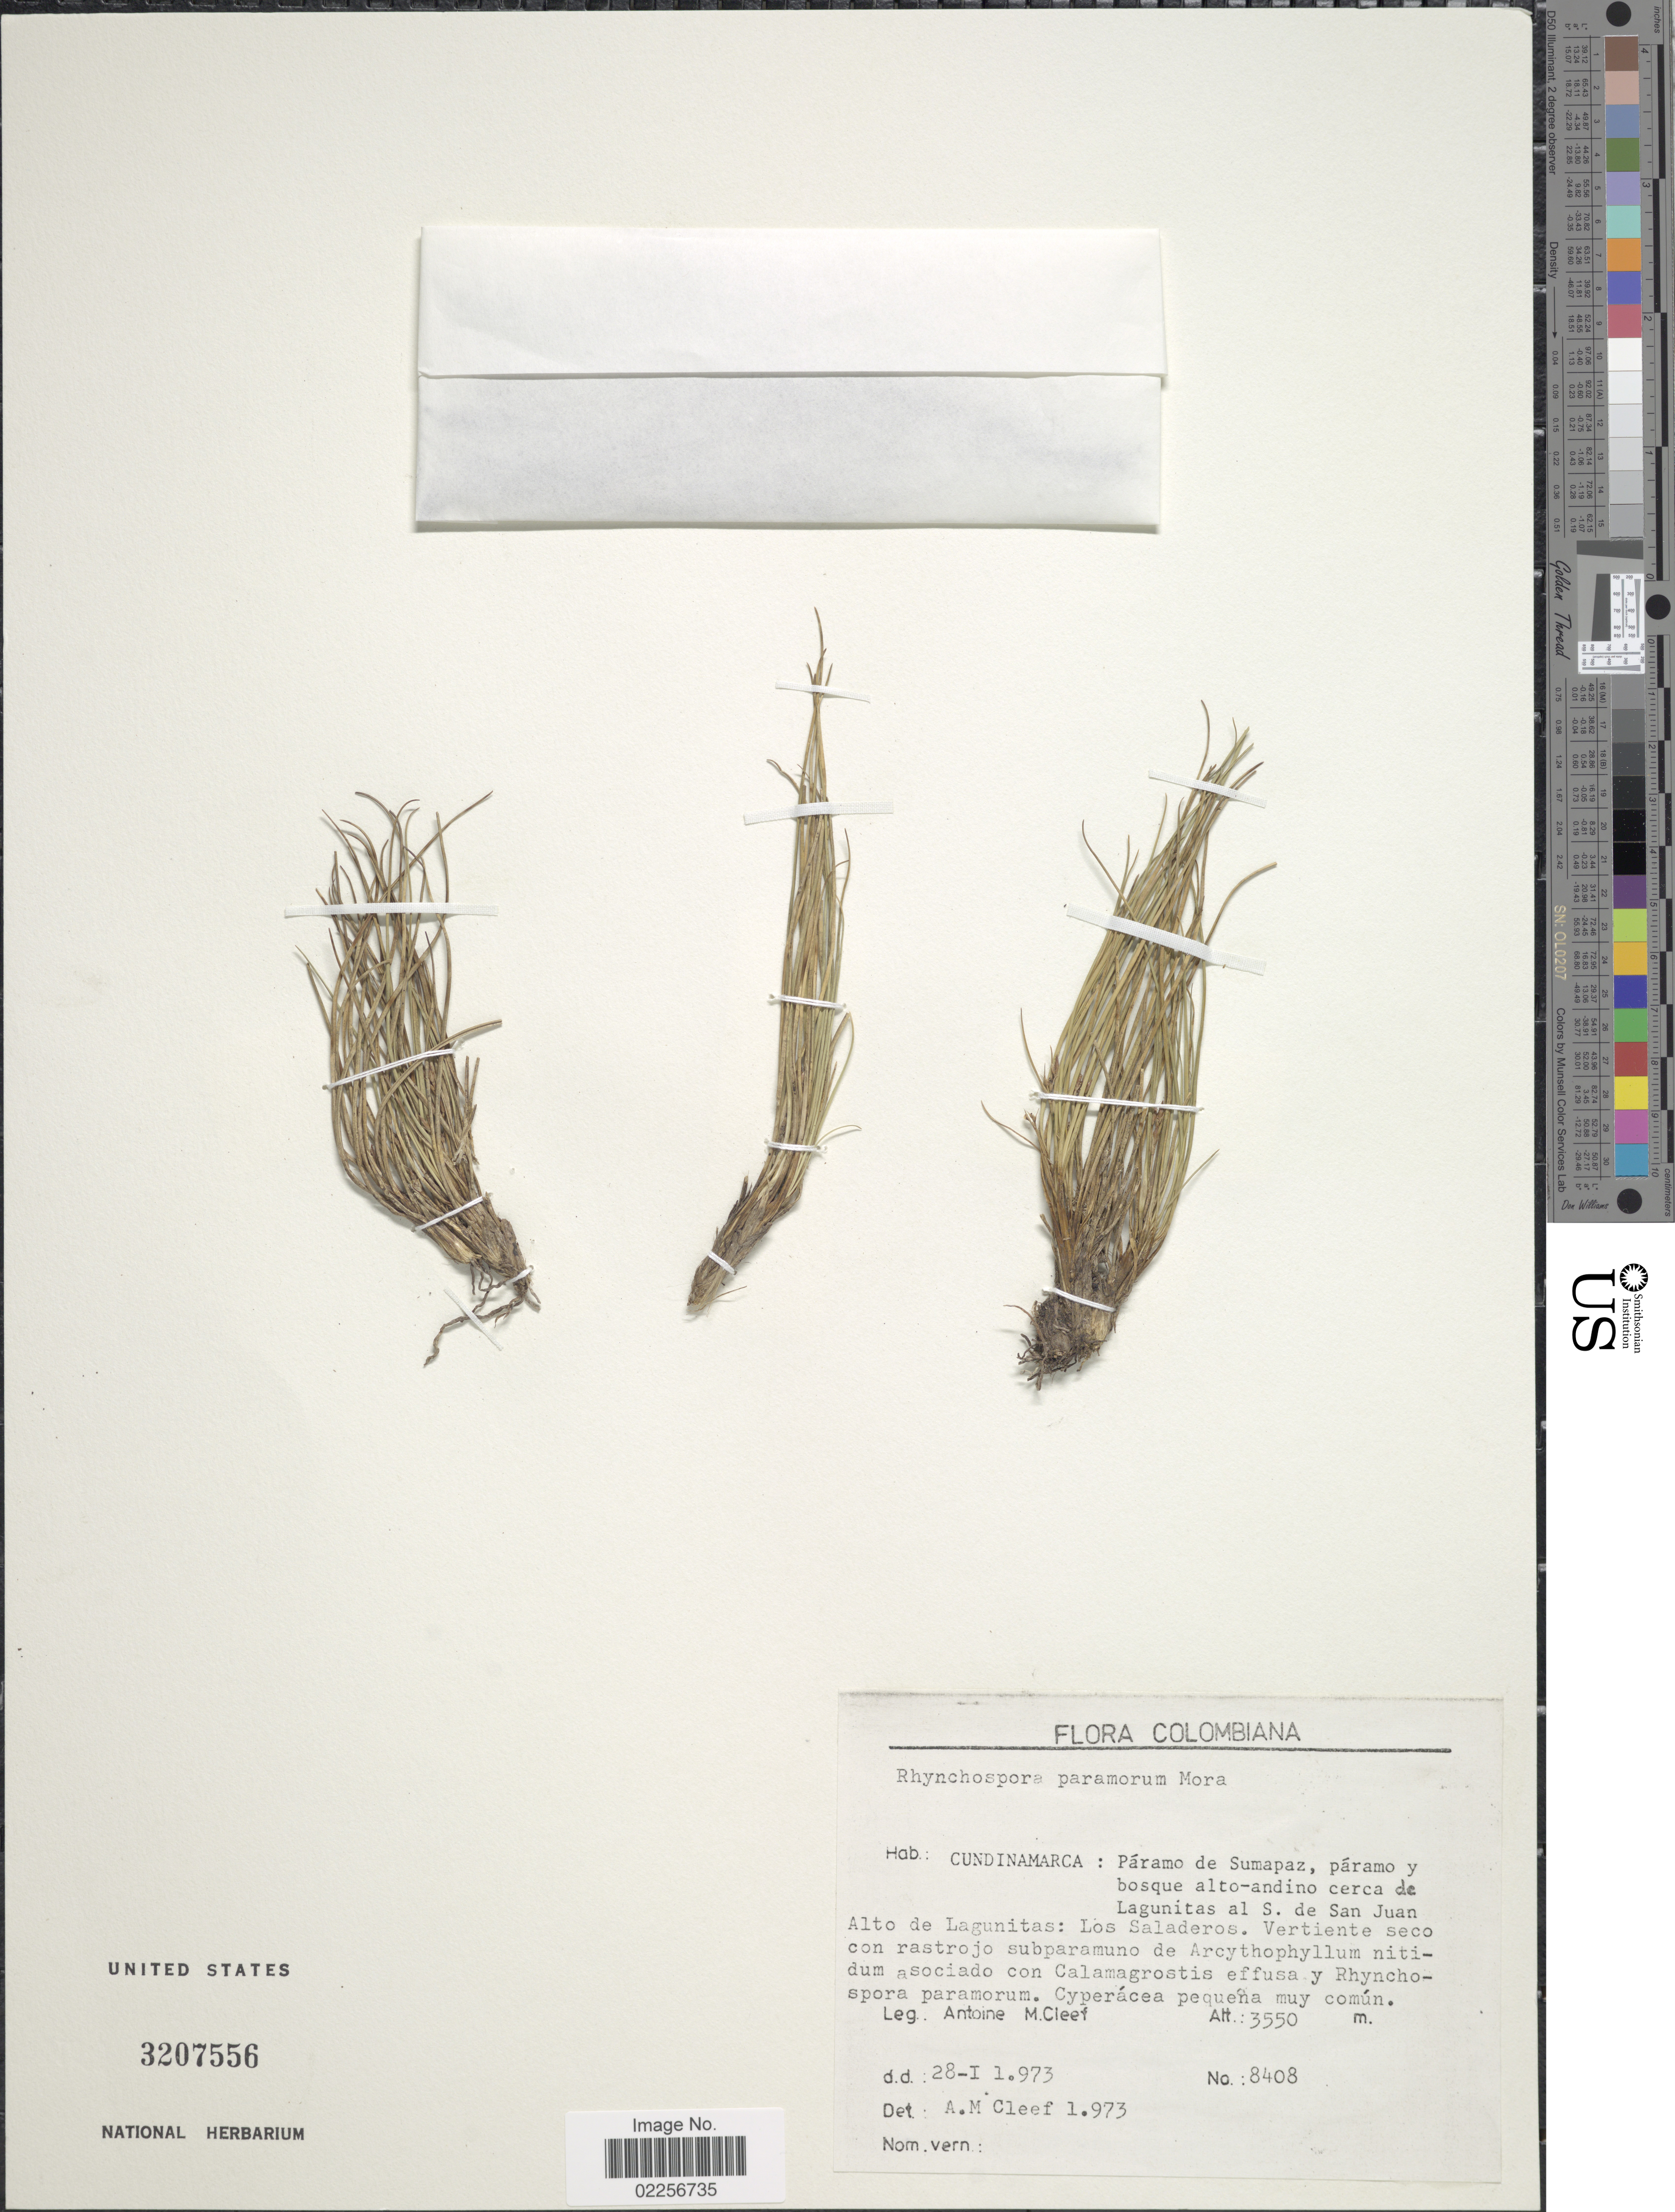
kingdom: Plantae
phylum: Tracheophyta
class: Liliopsida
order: Poales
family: Cyperaceae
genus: Rhynchospora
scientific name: Rhynchospora paramora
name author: Steyerm.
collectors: A. M. Cleef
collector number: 8408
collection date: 1973-01-28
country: Colombia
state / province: Cundinamarca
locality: Paramo de Sumapaz, paramo y bosque alto-andino cerca de Lagunitas al S de San Juan, Alto de Lagunitas, Los Saladeros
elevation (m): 3550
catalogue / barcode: US 3207556